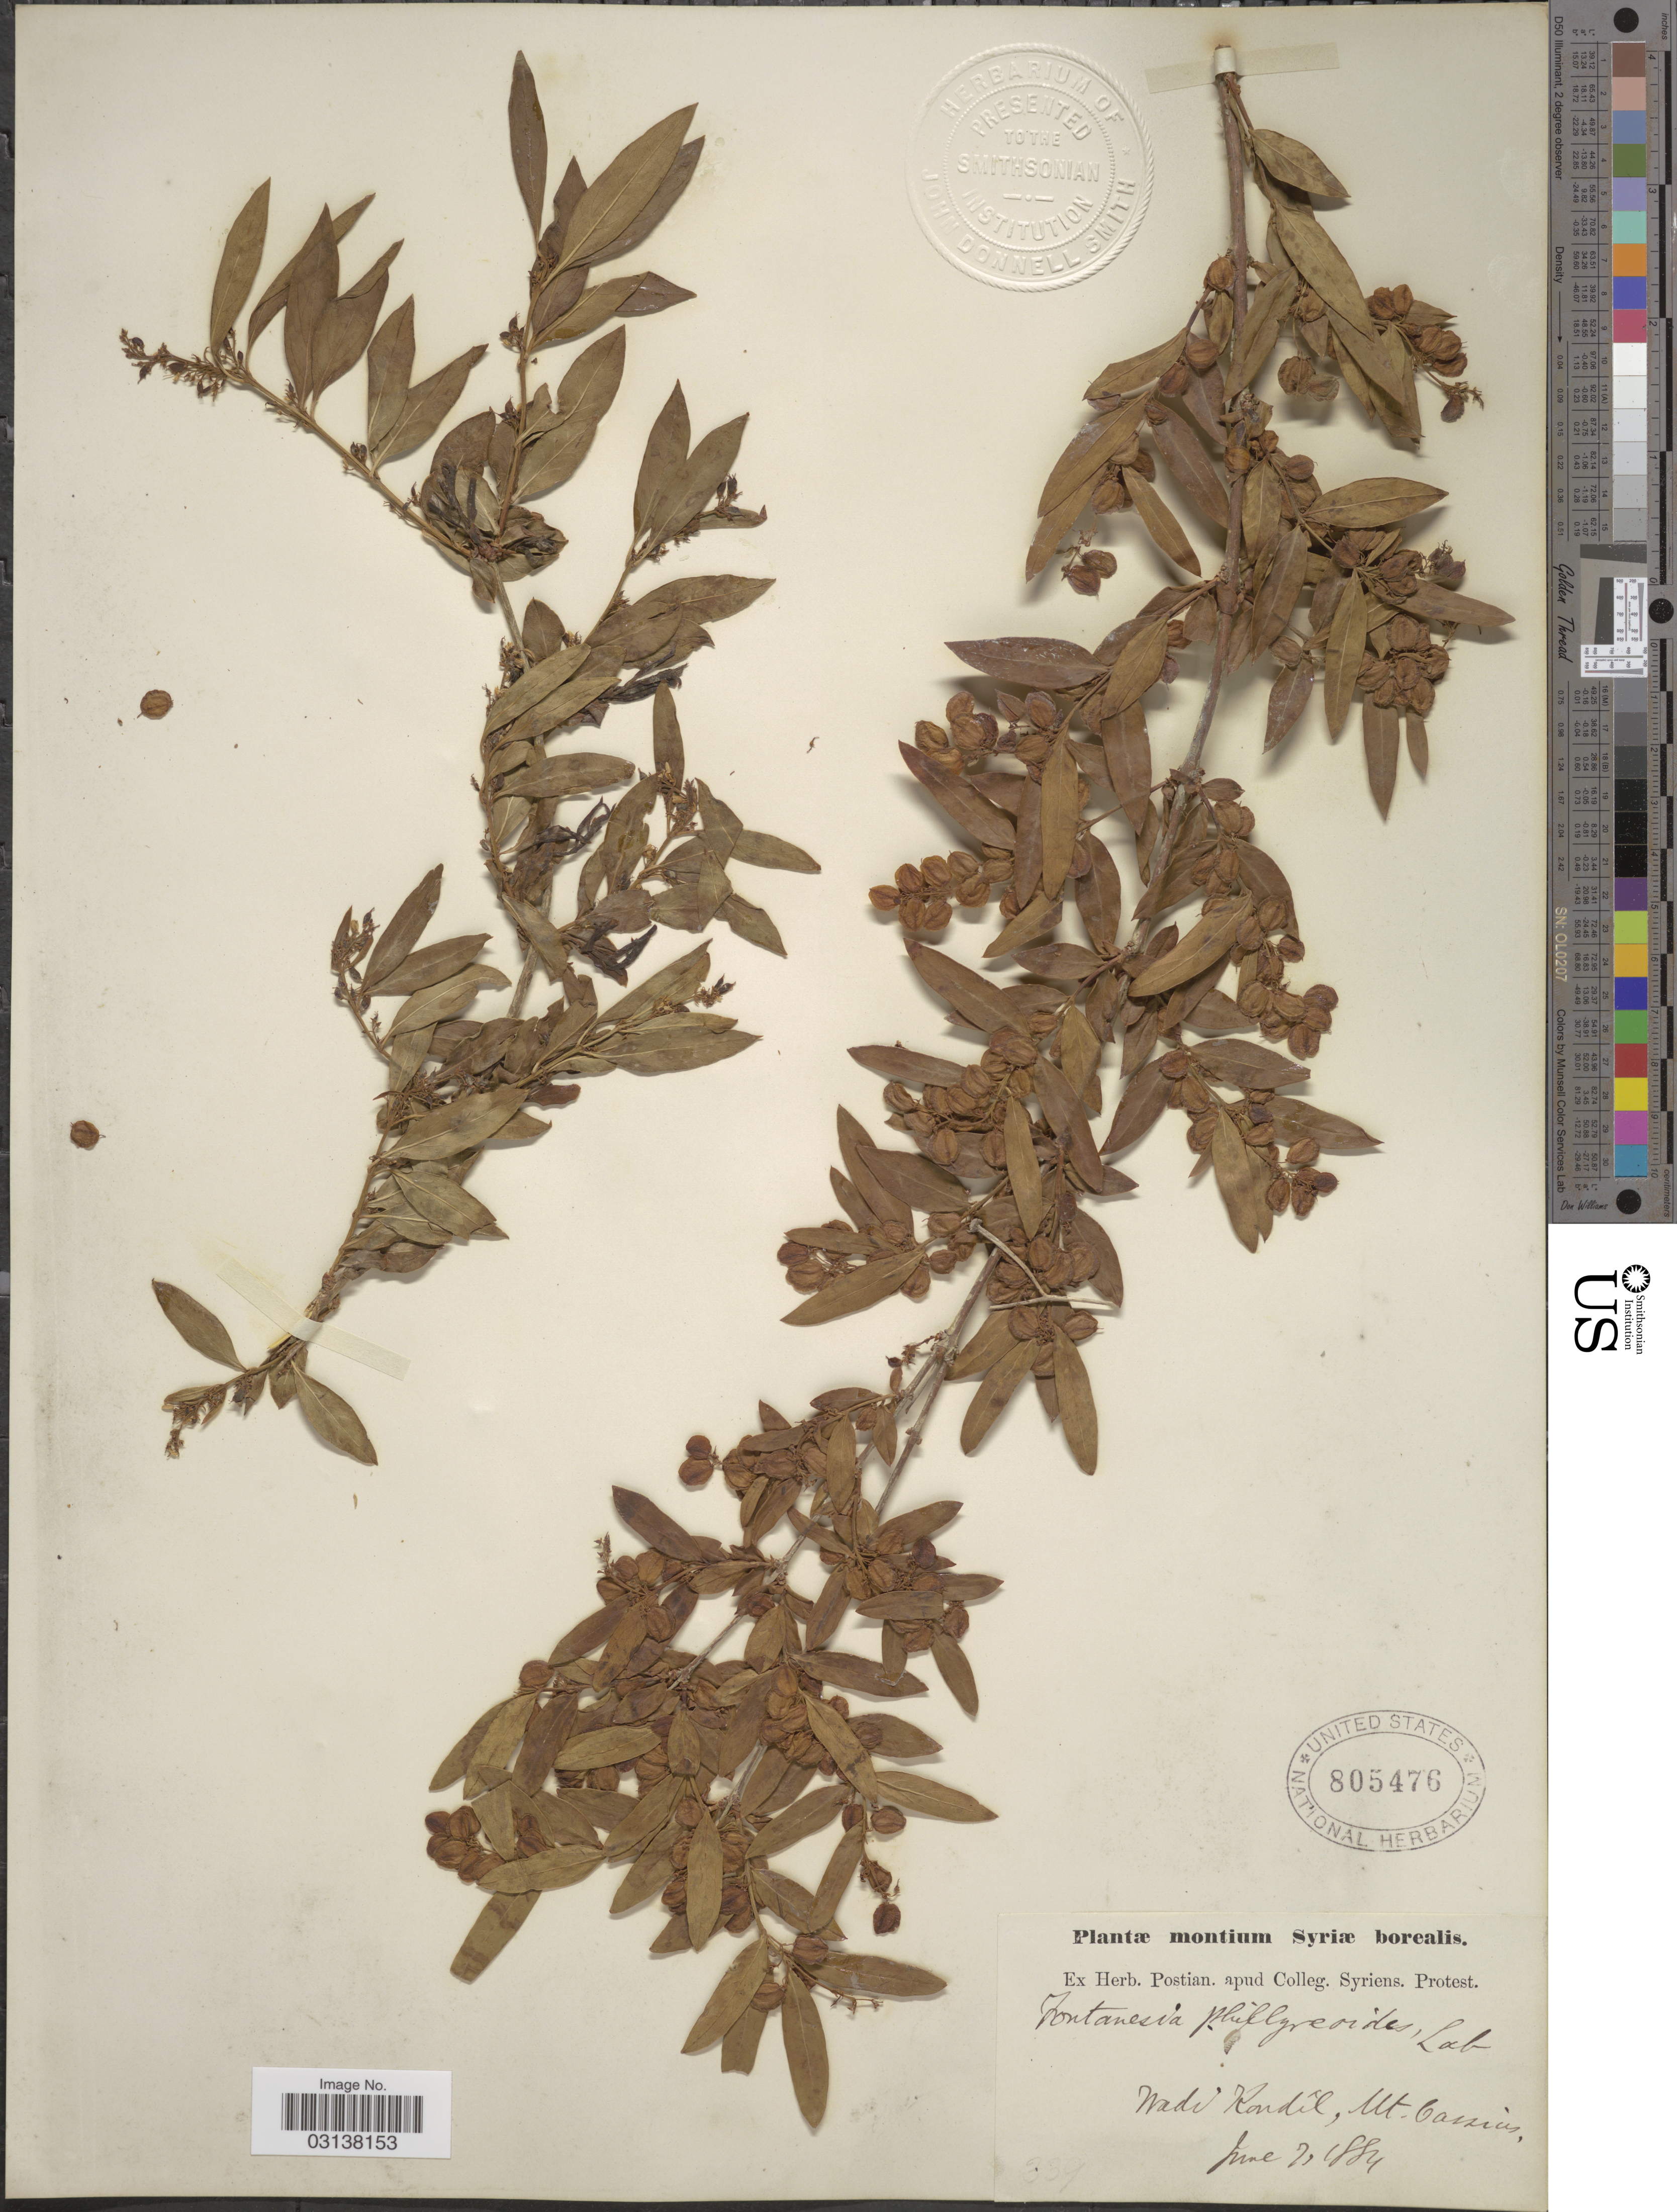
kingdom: Plantae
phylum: Tracheophyta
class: Magnoliopsida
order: Lamiales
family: Oleaceae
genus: Fontanesia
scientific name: Fontanesia phillyreoides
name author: Labill.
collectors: ex herb. Postian. apud Colleg. Syriens. Protest. USE "Fannie P. A. Shepard" (10308853) AS PRIMARY COLLECTOR INSTEAD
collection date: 1884-06-07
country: Syria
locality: Montium Syriæ borealis. Wadi Kondîl, Mt. Cassius.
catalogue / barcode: US 805476